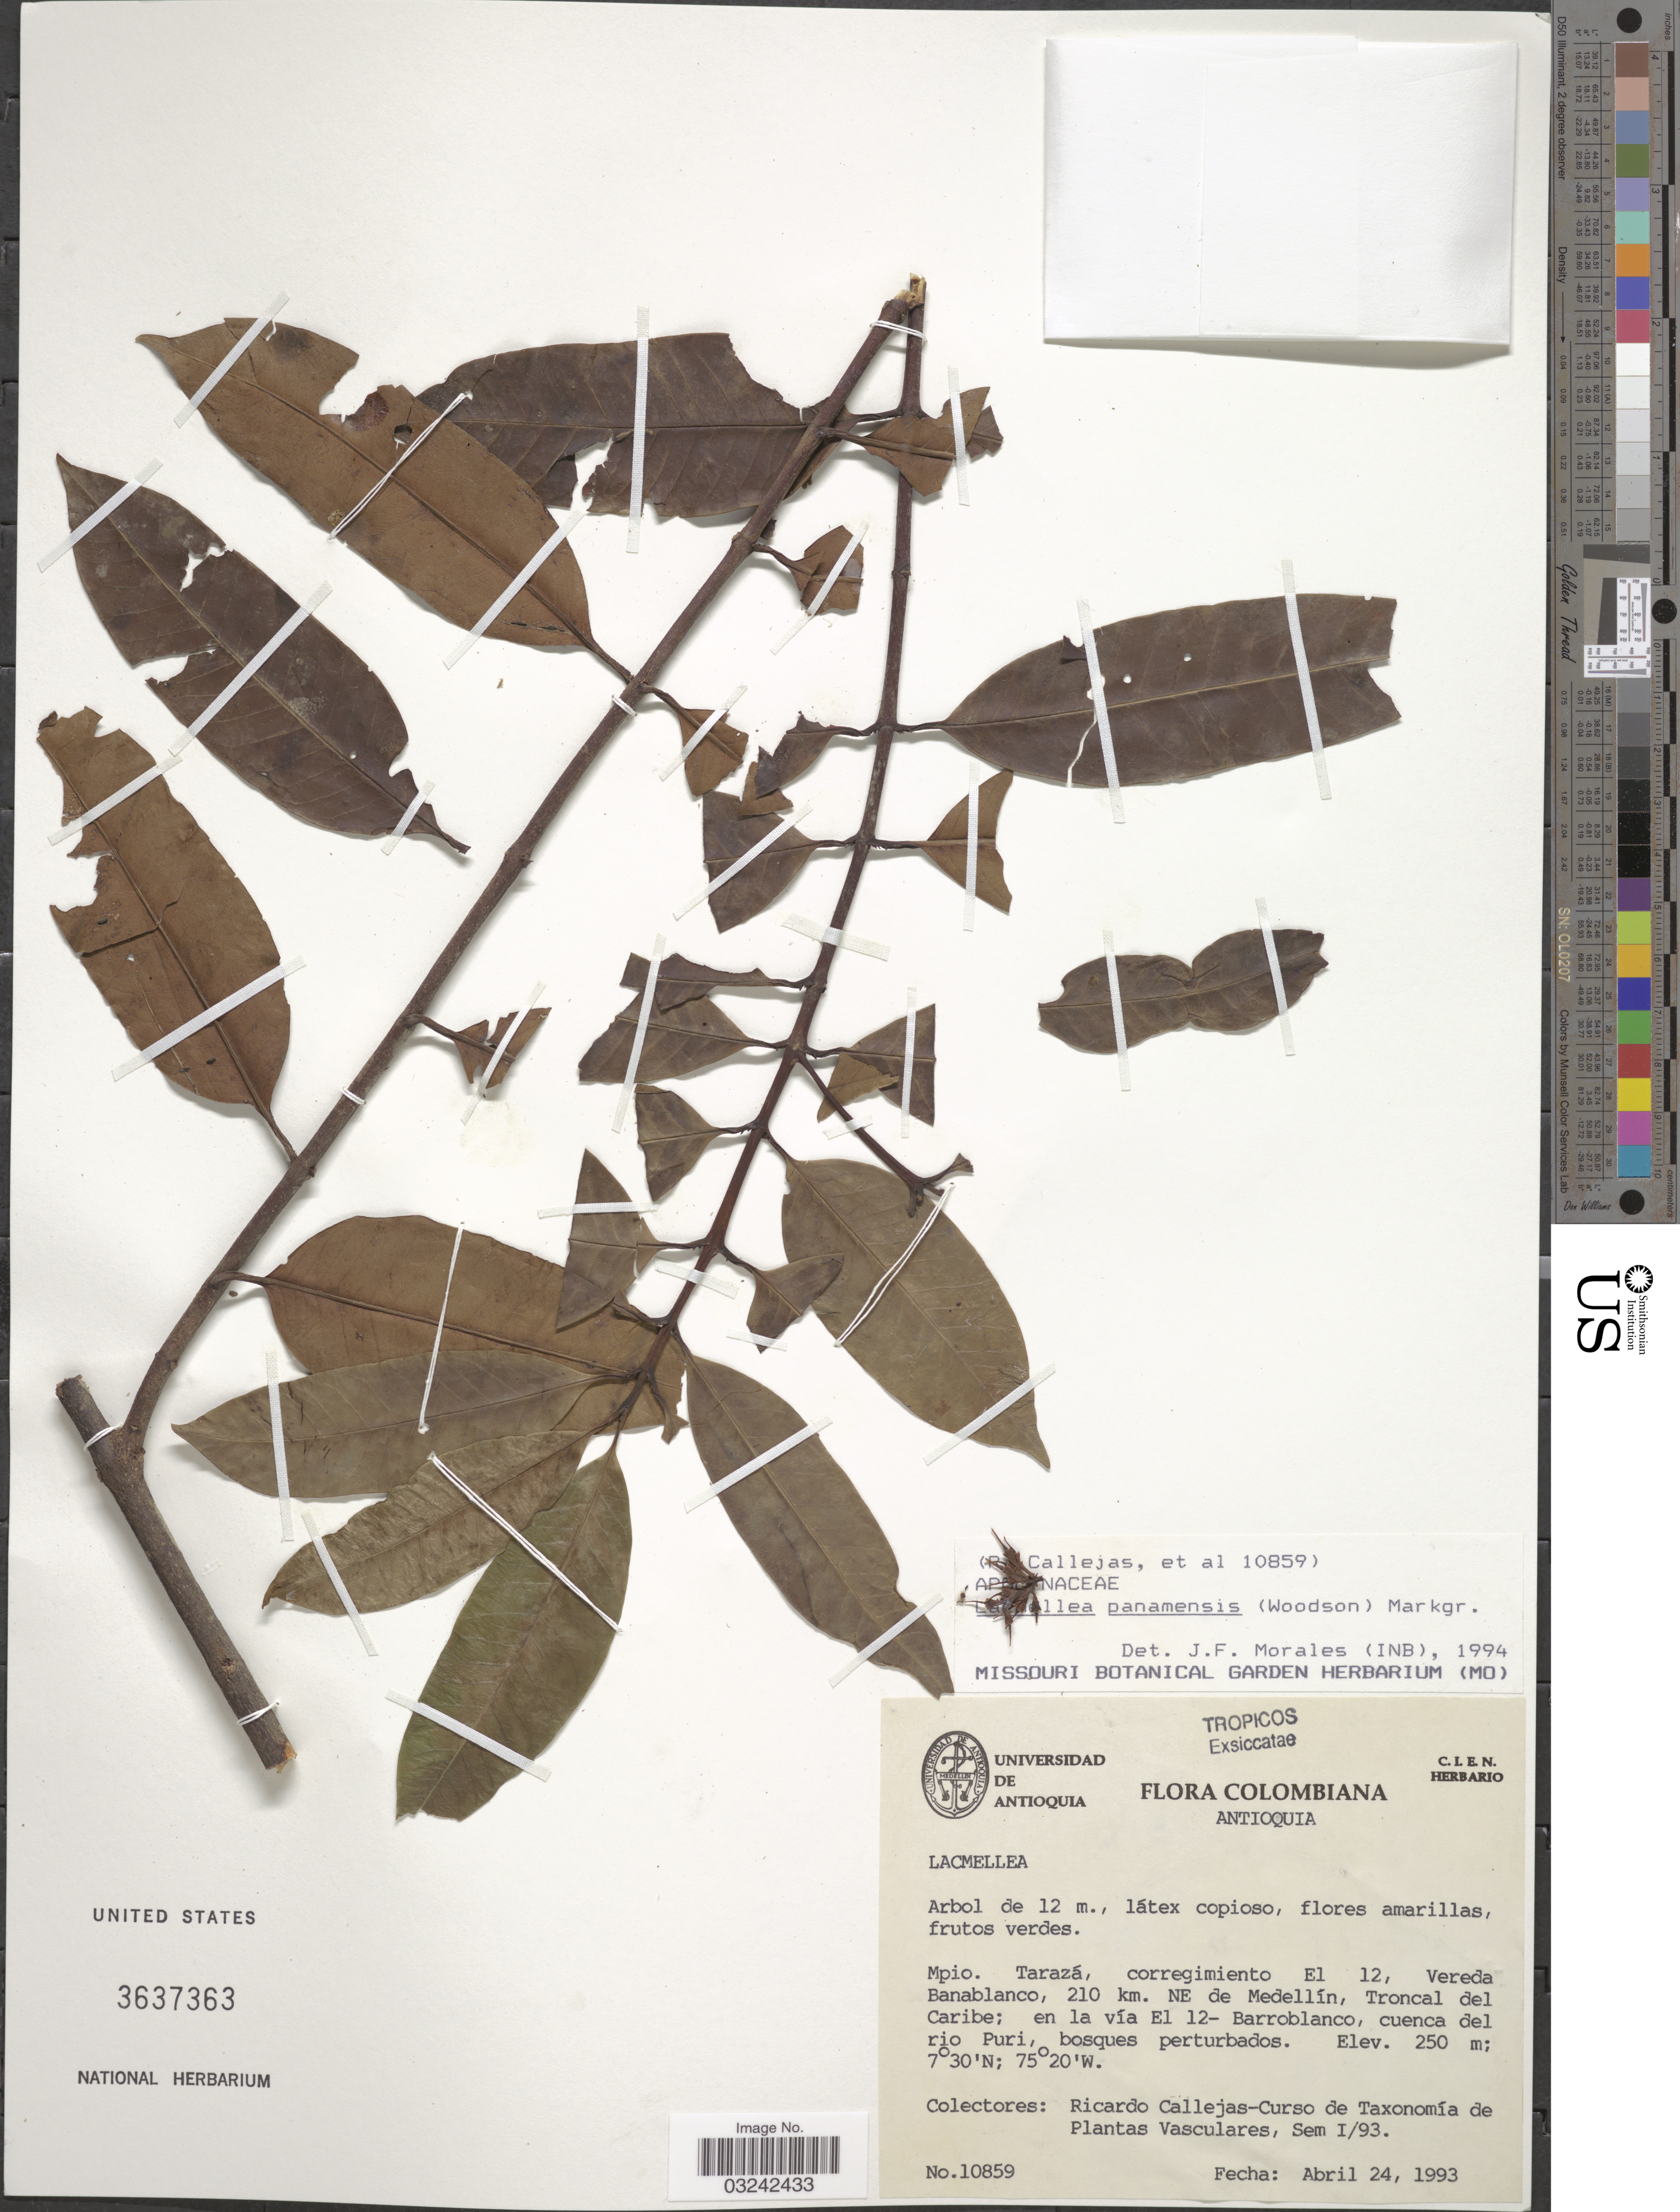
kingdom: Plantae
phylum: Tracheophyta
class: Magnoliopsida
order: Gentianales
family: Apocynaceae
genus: Lacmellea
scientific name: Lacmellea panamensis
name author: (Woodson) Markgr.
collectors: R. Callejas & Curso de Taxonomía de Plantas Vasculares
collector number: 10859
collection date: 1993-04-24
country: Colombia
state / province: Antioquia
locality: Mpio. Tarazá, corregimiento El 12, Vereda Banablanco, 210 km. NE de Medellín, Troncal del Caribe; en la vía El 12- Barroblanco, cuenca del rio Puri.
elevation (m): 250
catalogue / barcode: US 3637363